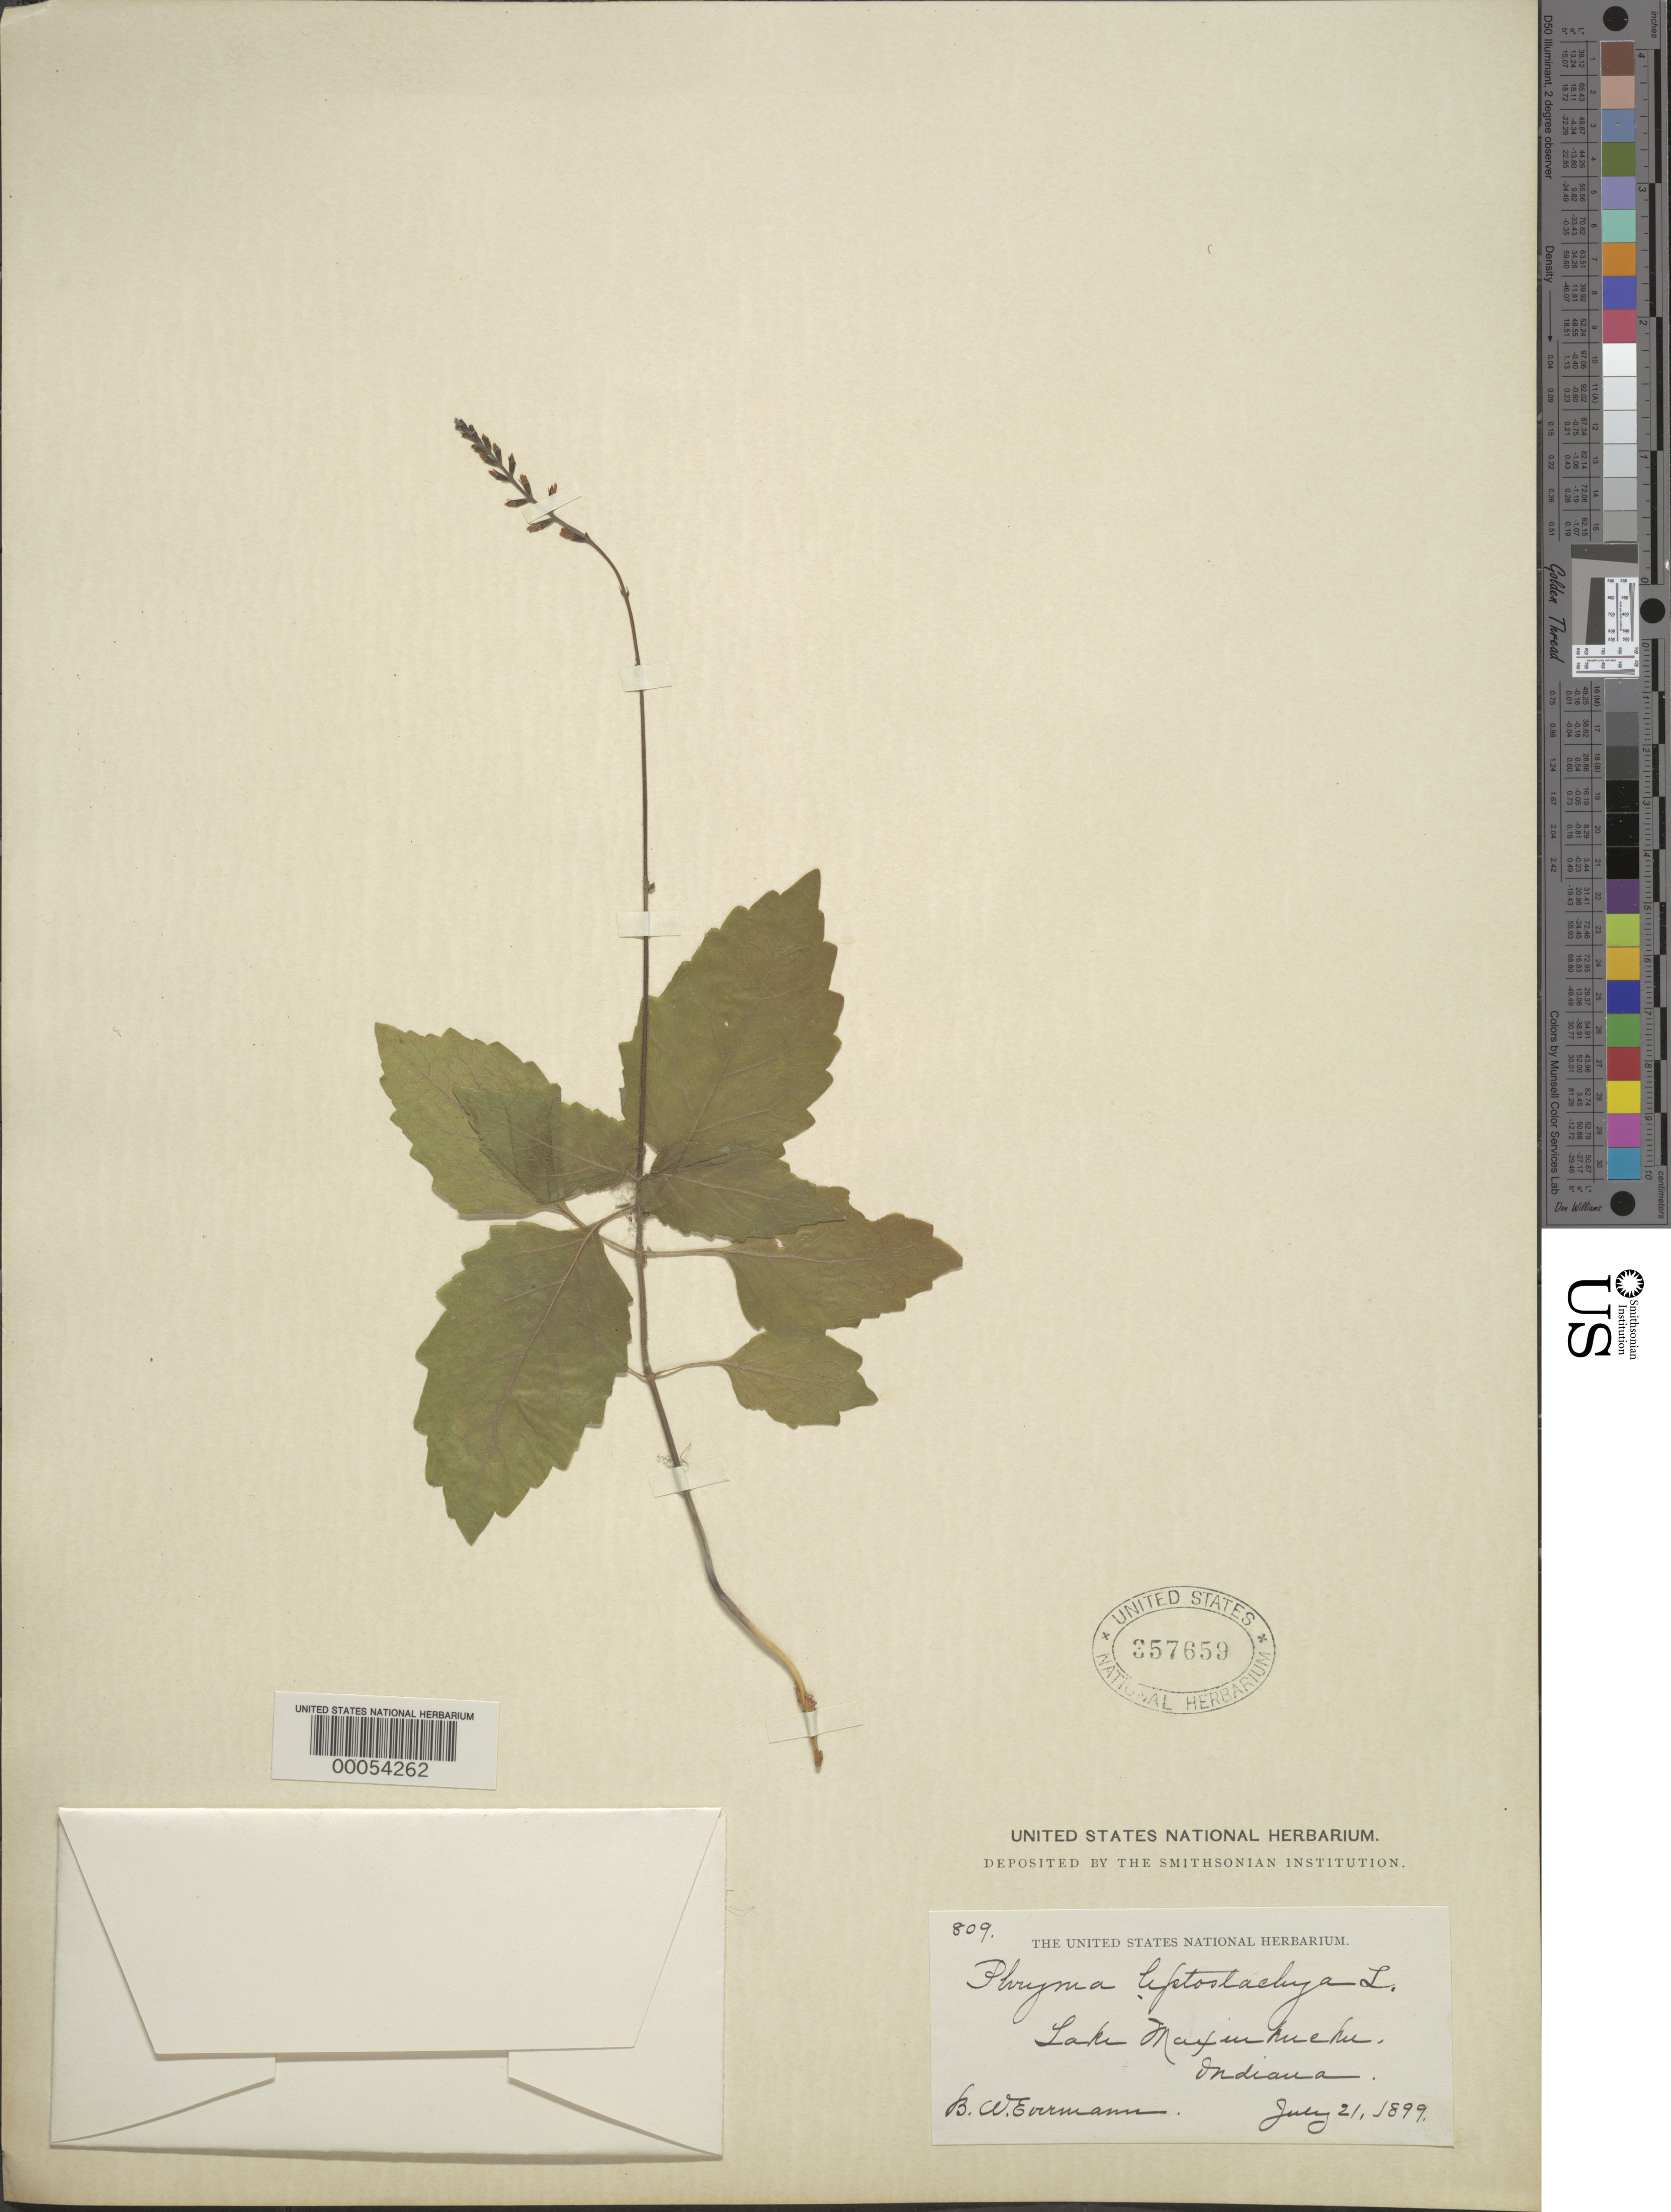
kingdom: Plantae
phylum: Tracheophyta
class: Magnoliopsida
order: Lamiales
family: Phrymaceae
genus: Phryma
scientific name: Phryma leptostachya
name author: L.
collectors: B. W. Evermann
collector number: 809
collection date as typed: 21 Jul 1899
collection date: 1899-07-21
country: United States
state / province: Indiana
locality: Lake Maxinkuckee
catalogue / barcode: US 357659